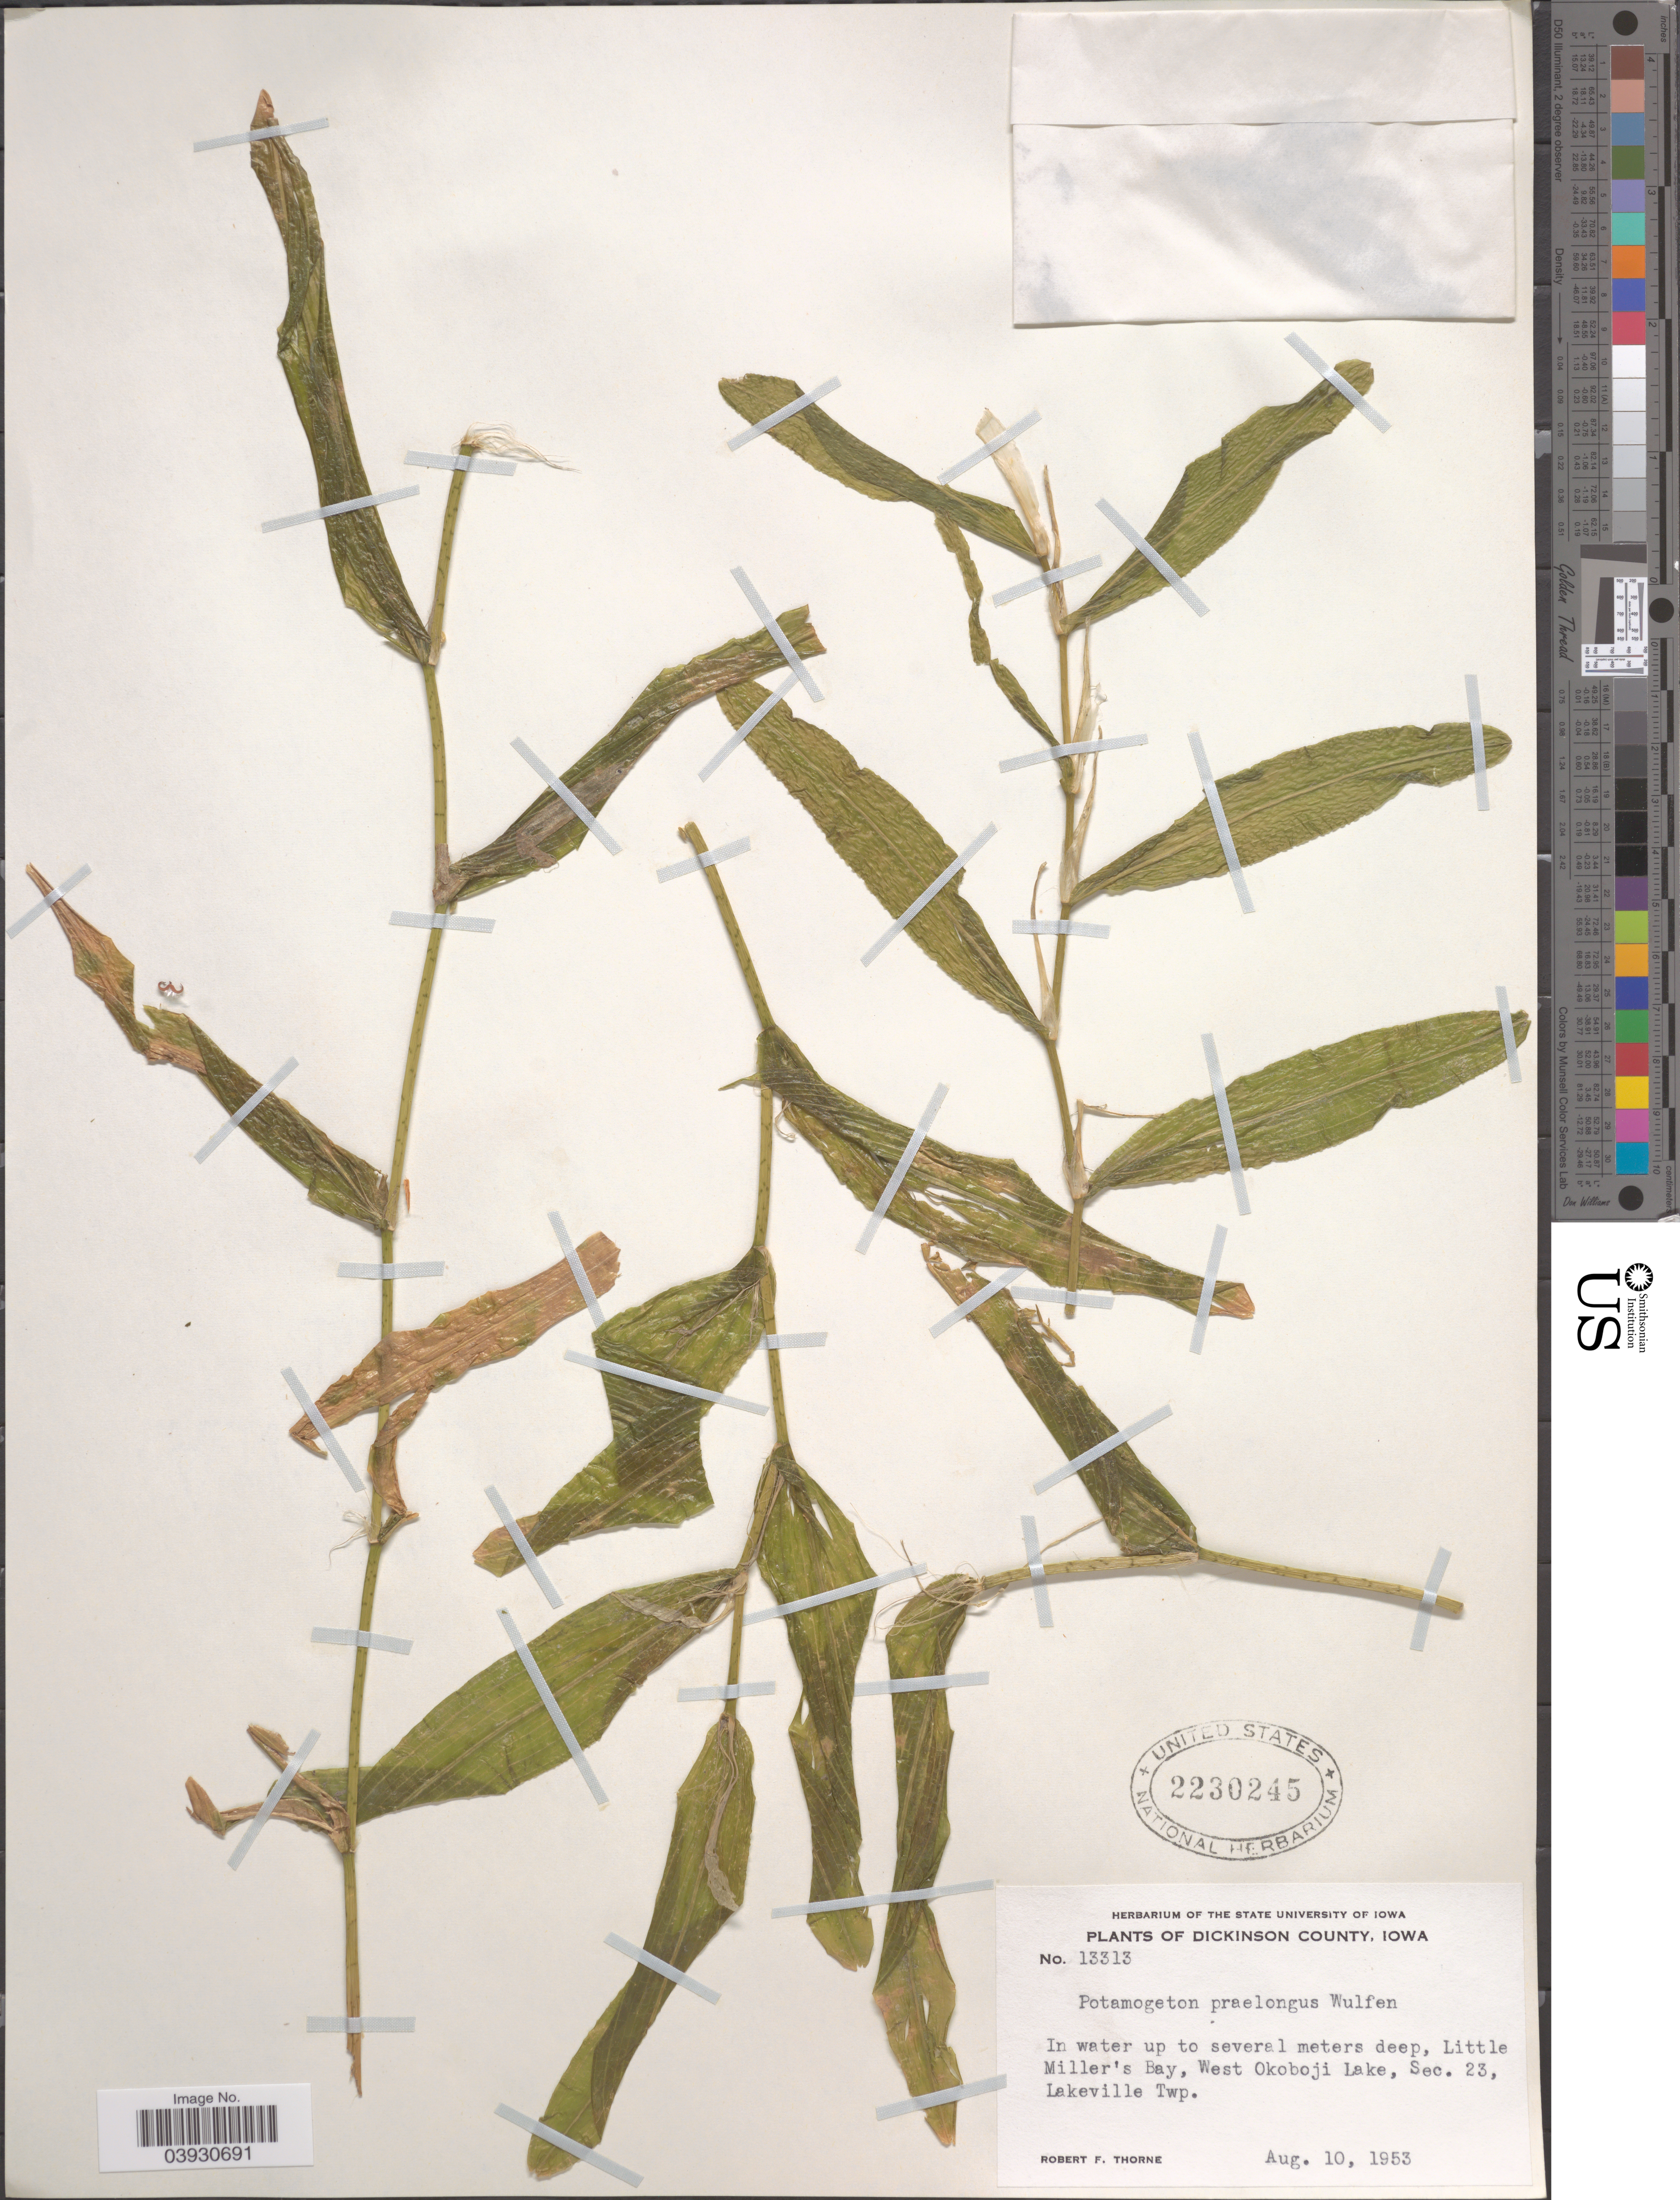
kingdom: Plantae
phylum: Tracheophyta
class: Liliopsida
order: Alismatales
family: Potamogetonaceae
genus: Potamogeton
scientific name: Potamogeton praelongus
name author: Wulfen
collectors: R. F. Thorne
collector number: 13313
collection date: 1953-08-10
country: United States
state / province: Iowa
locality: Dickinson County. Little Miller's Bay, West Okoboji Lake, Sec. 23, Lakeville Twp.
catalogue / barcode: US 2230245